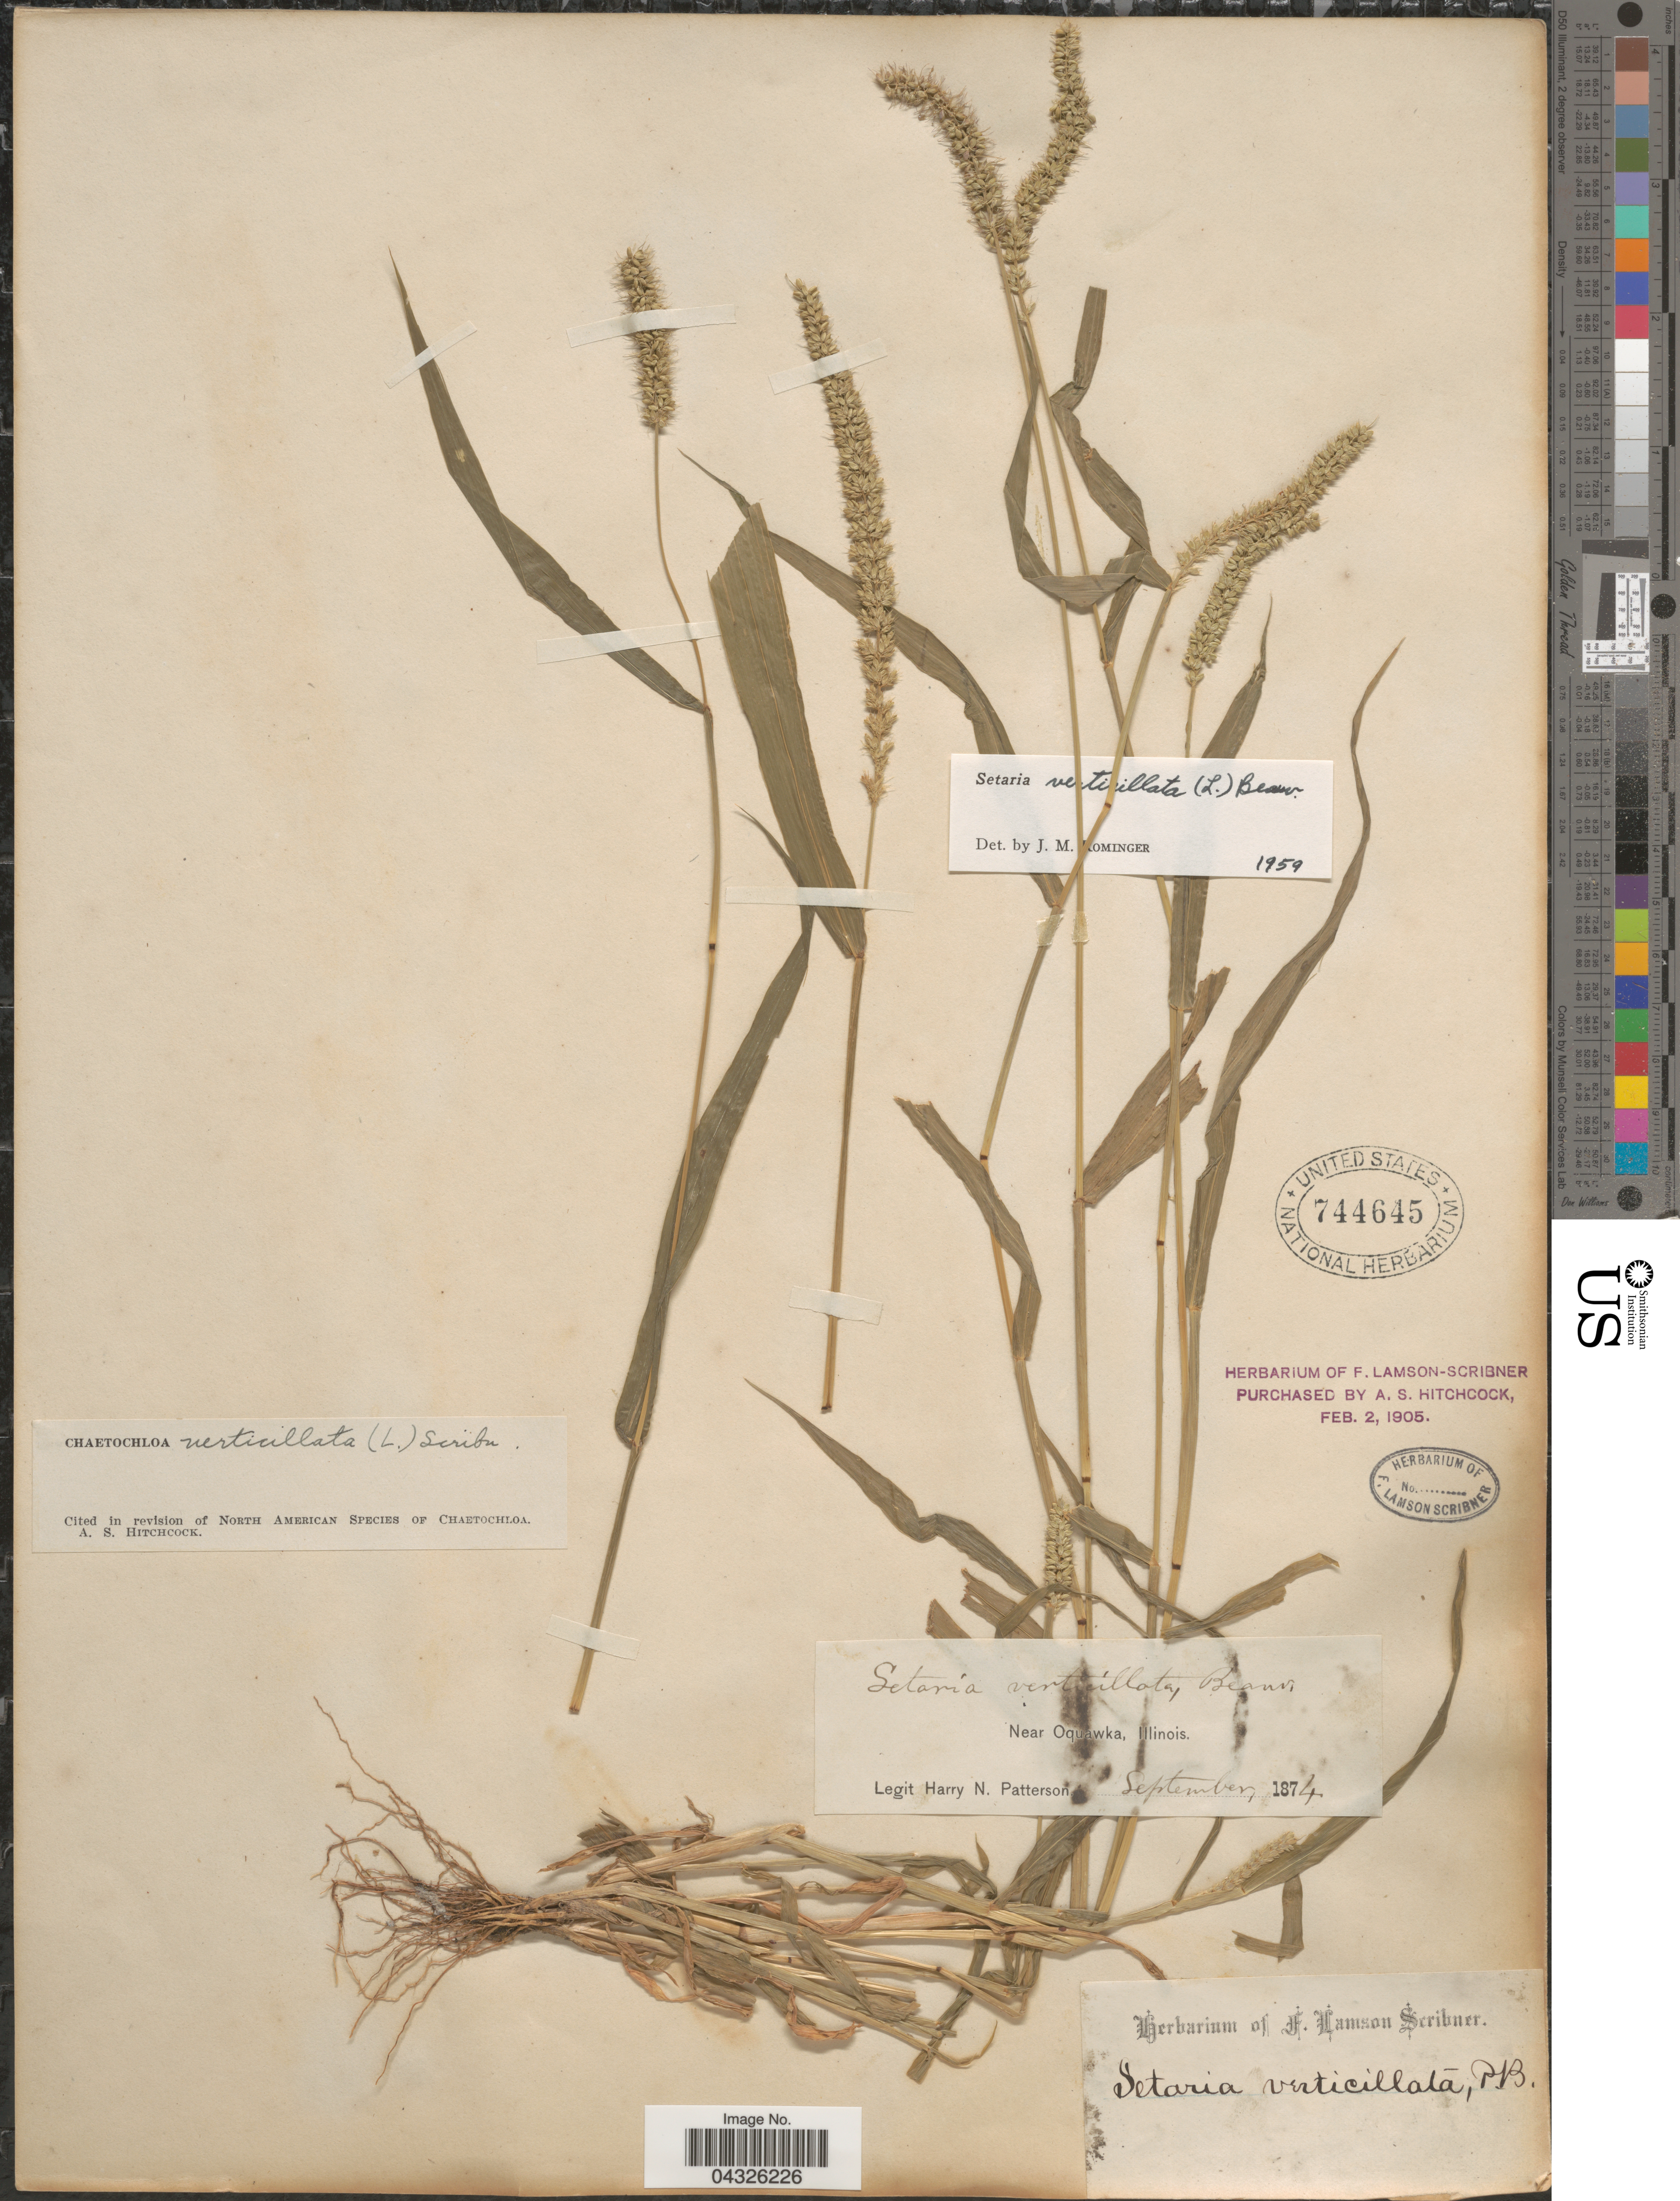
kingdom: Plantae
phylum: Tracheophyta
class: Liliopsida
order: Poales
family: Poaceae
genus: Setaria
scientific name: Setaria verticillata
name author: (L.) P. Beauv.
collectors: H. N. Patterson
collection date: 1874-09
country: United States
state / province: Illinois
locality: Near Oquawka.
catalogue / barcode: US 744645